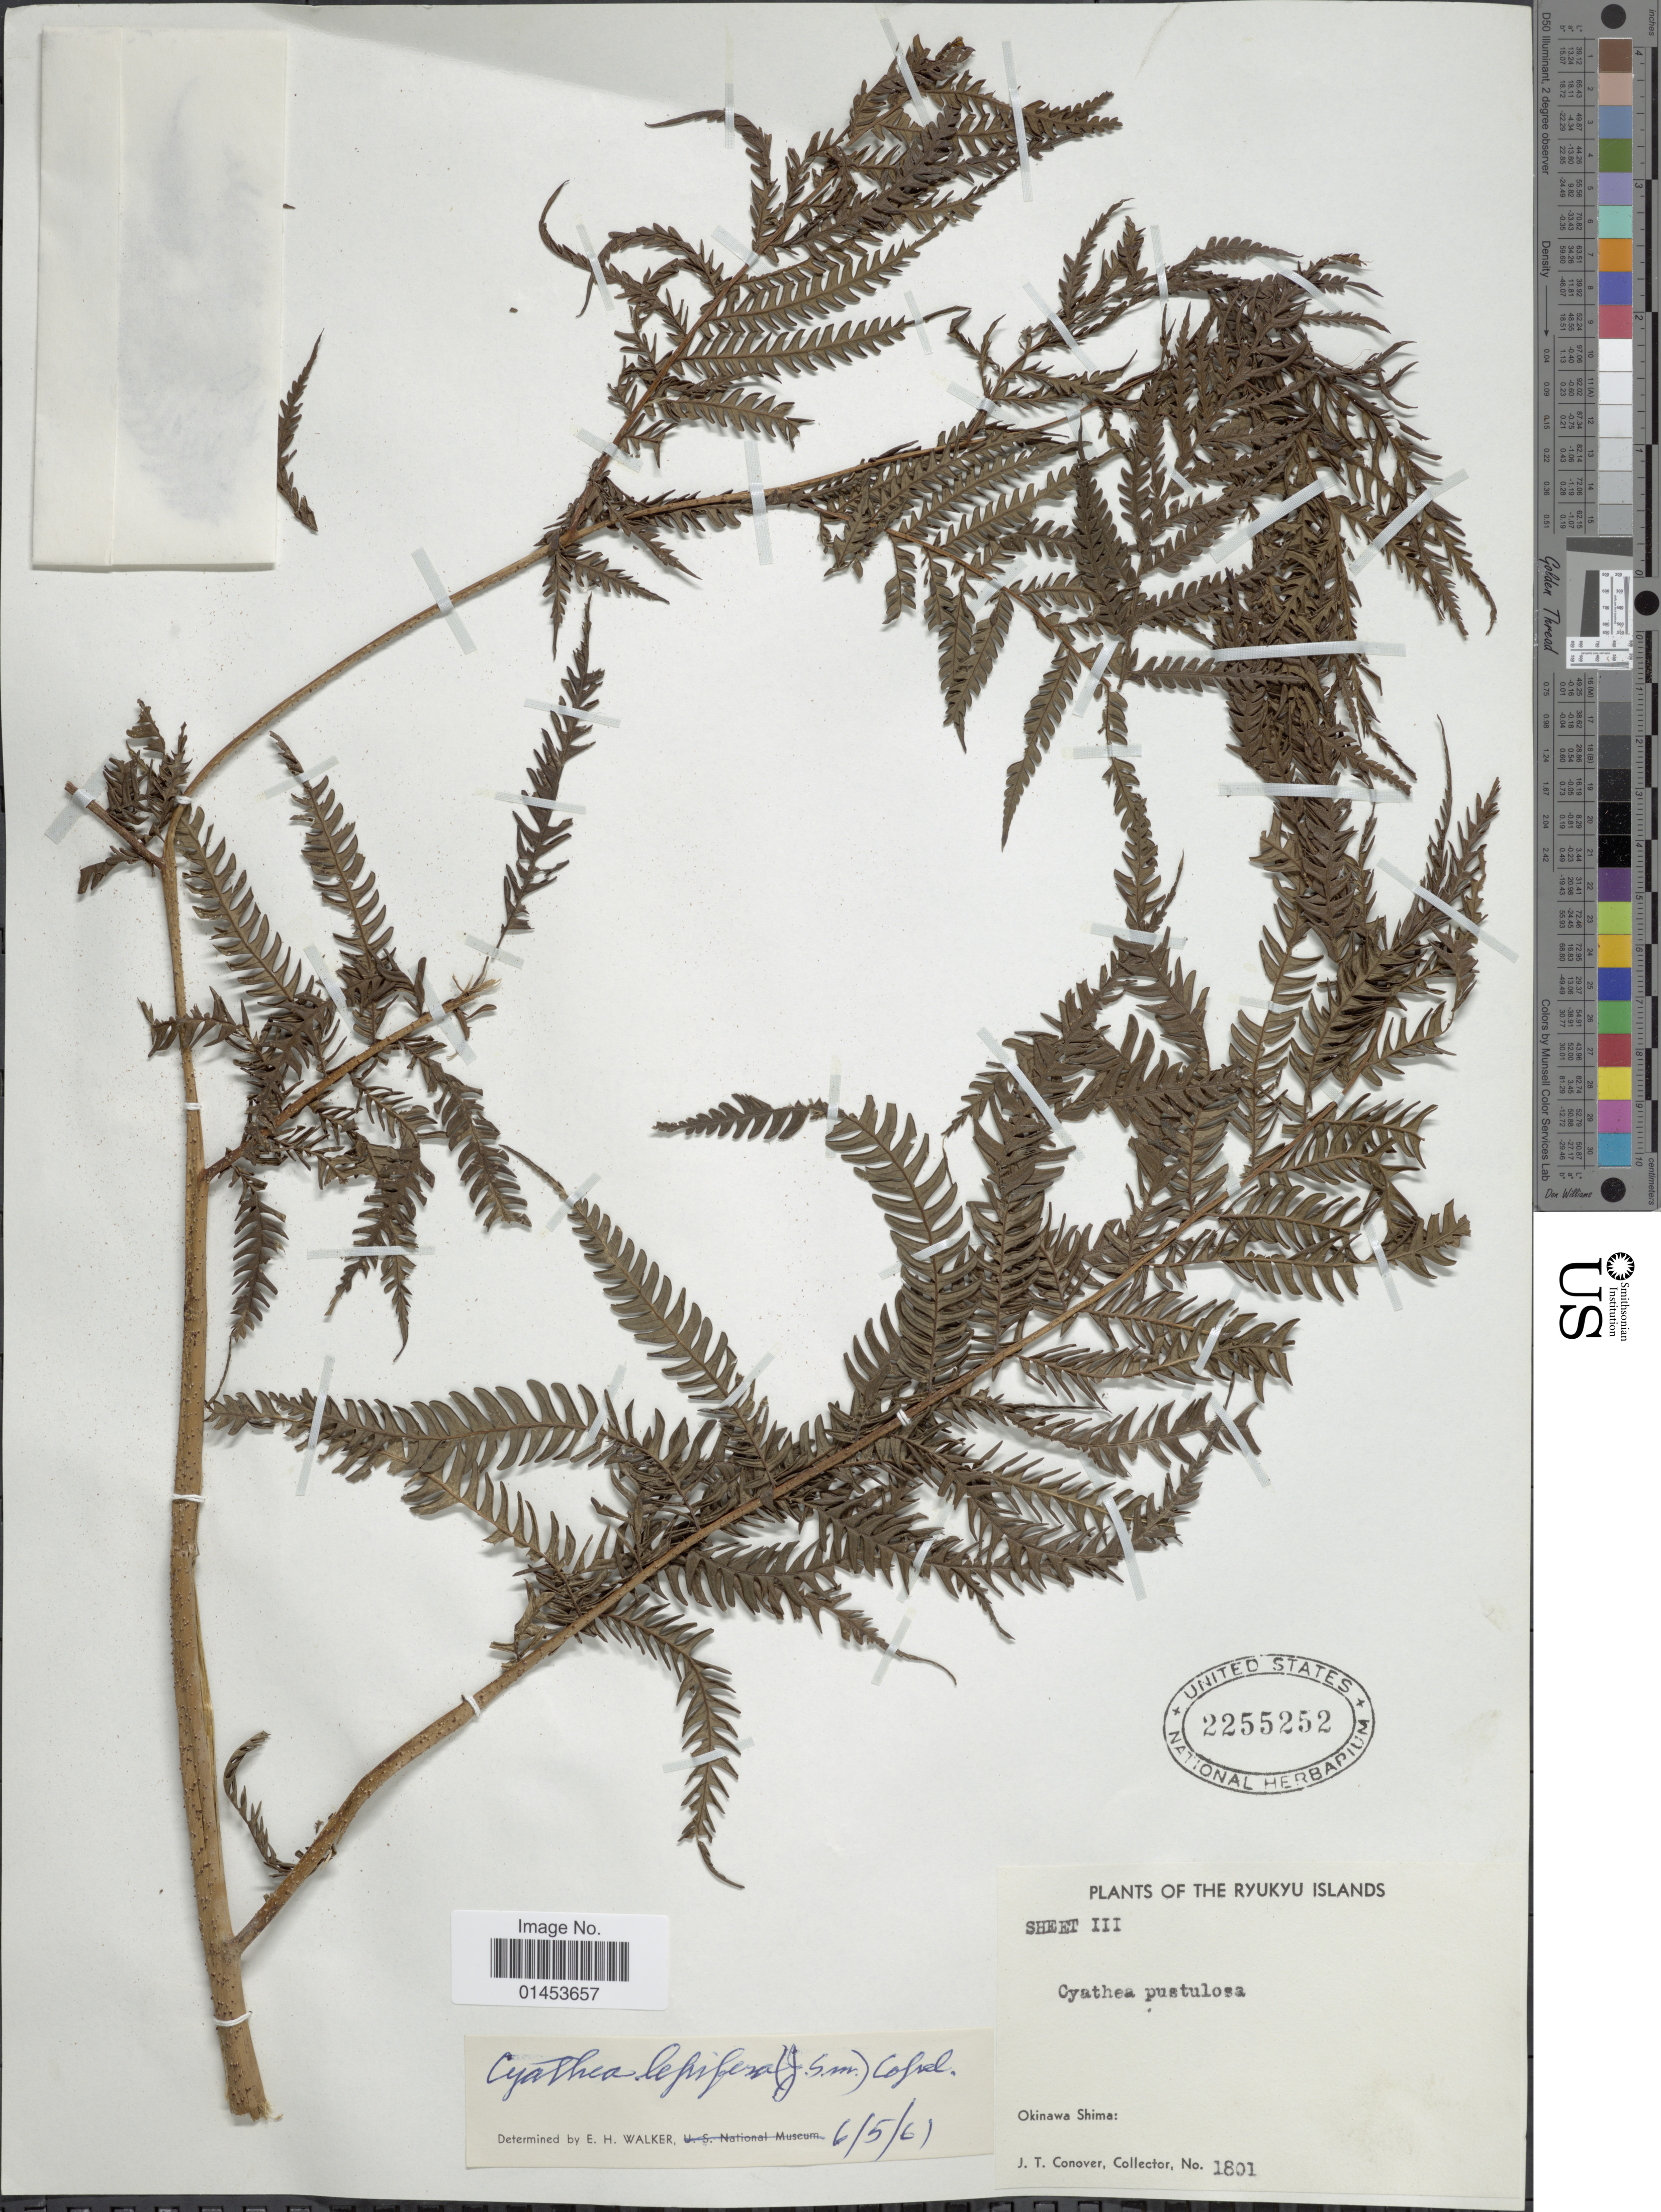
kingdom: Plantae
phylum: Tracheophyta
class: Polypodiopsida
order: Cyatheales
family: Cyatheaceae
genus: Cyathea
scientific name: Cyathea lepifera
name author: (J. Sm.) Copel.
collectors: J. T. Conover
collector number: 1801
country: Japan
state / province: Okinawa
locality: Ryukyu Islands, Okinawa Shima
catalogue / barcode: US 2255252